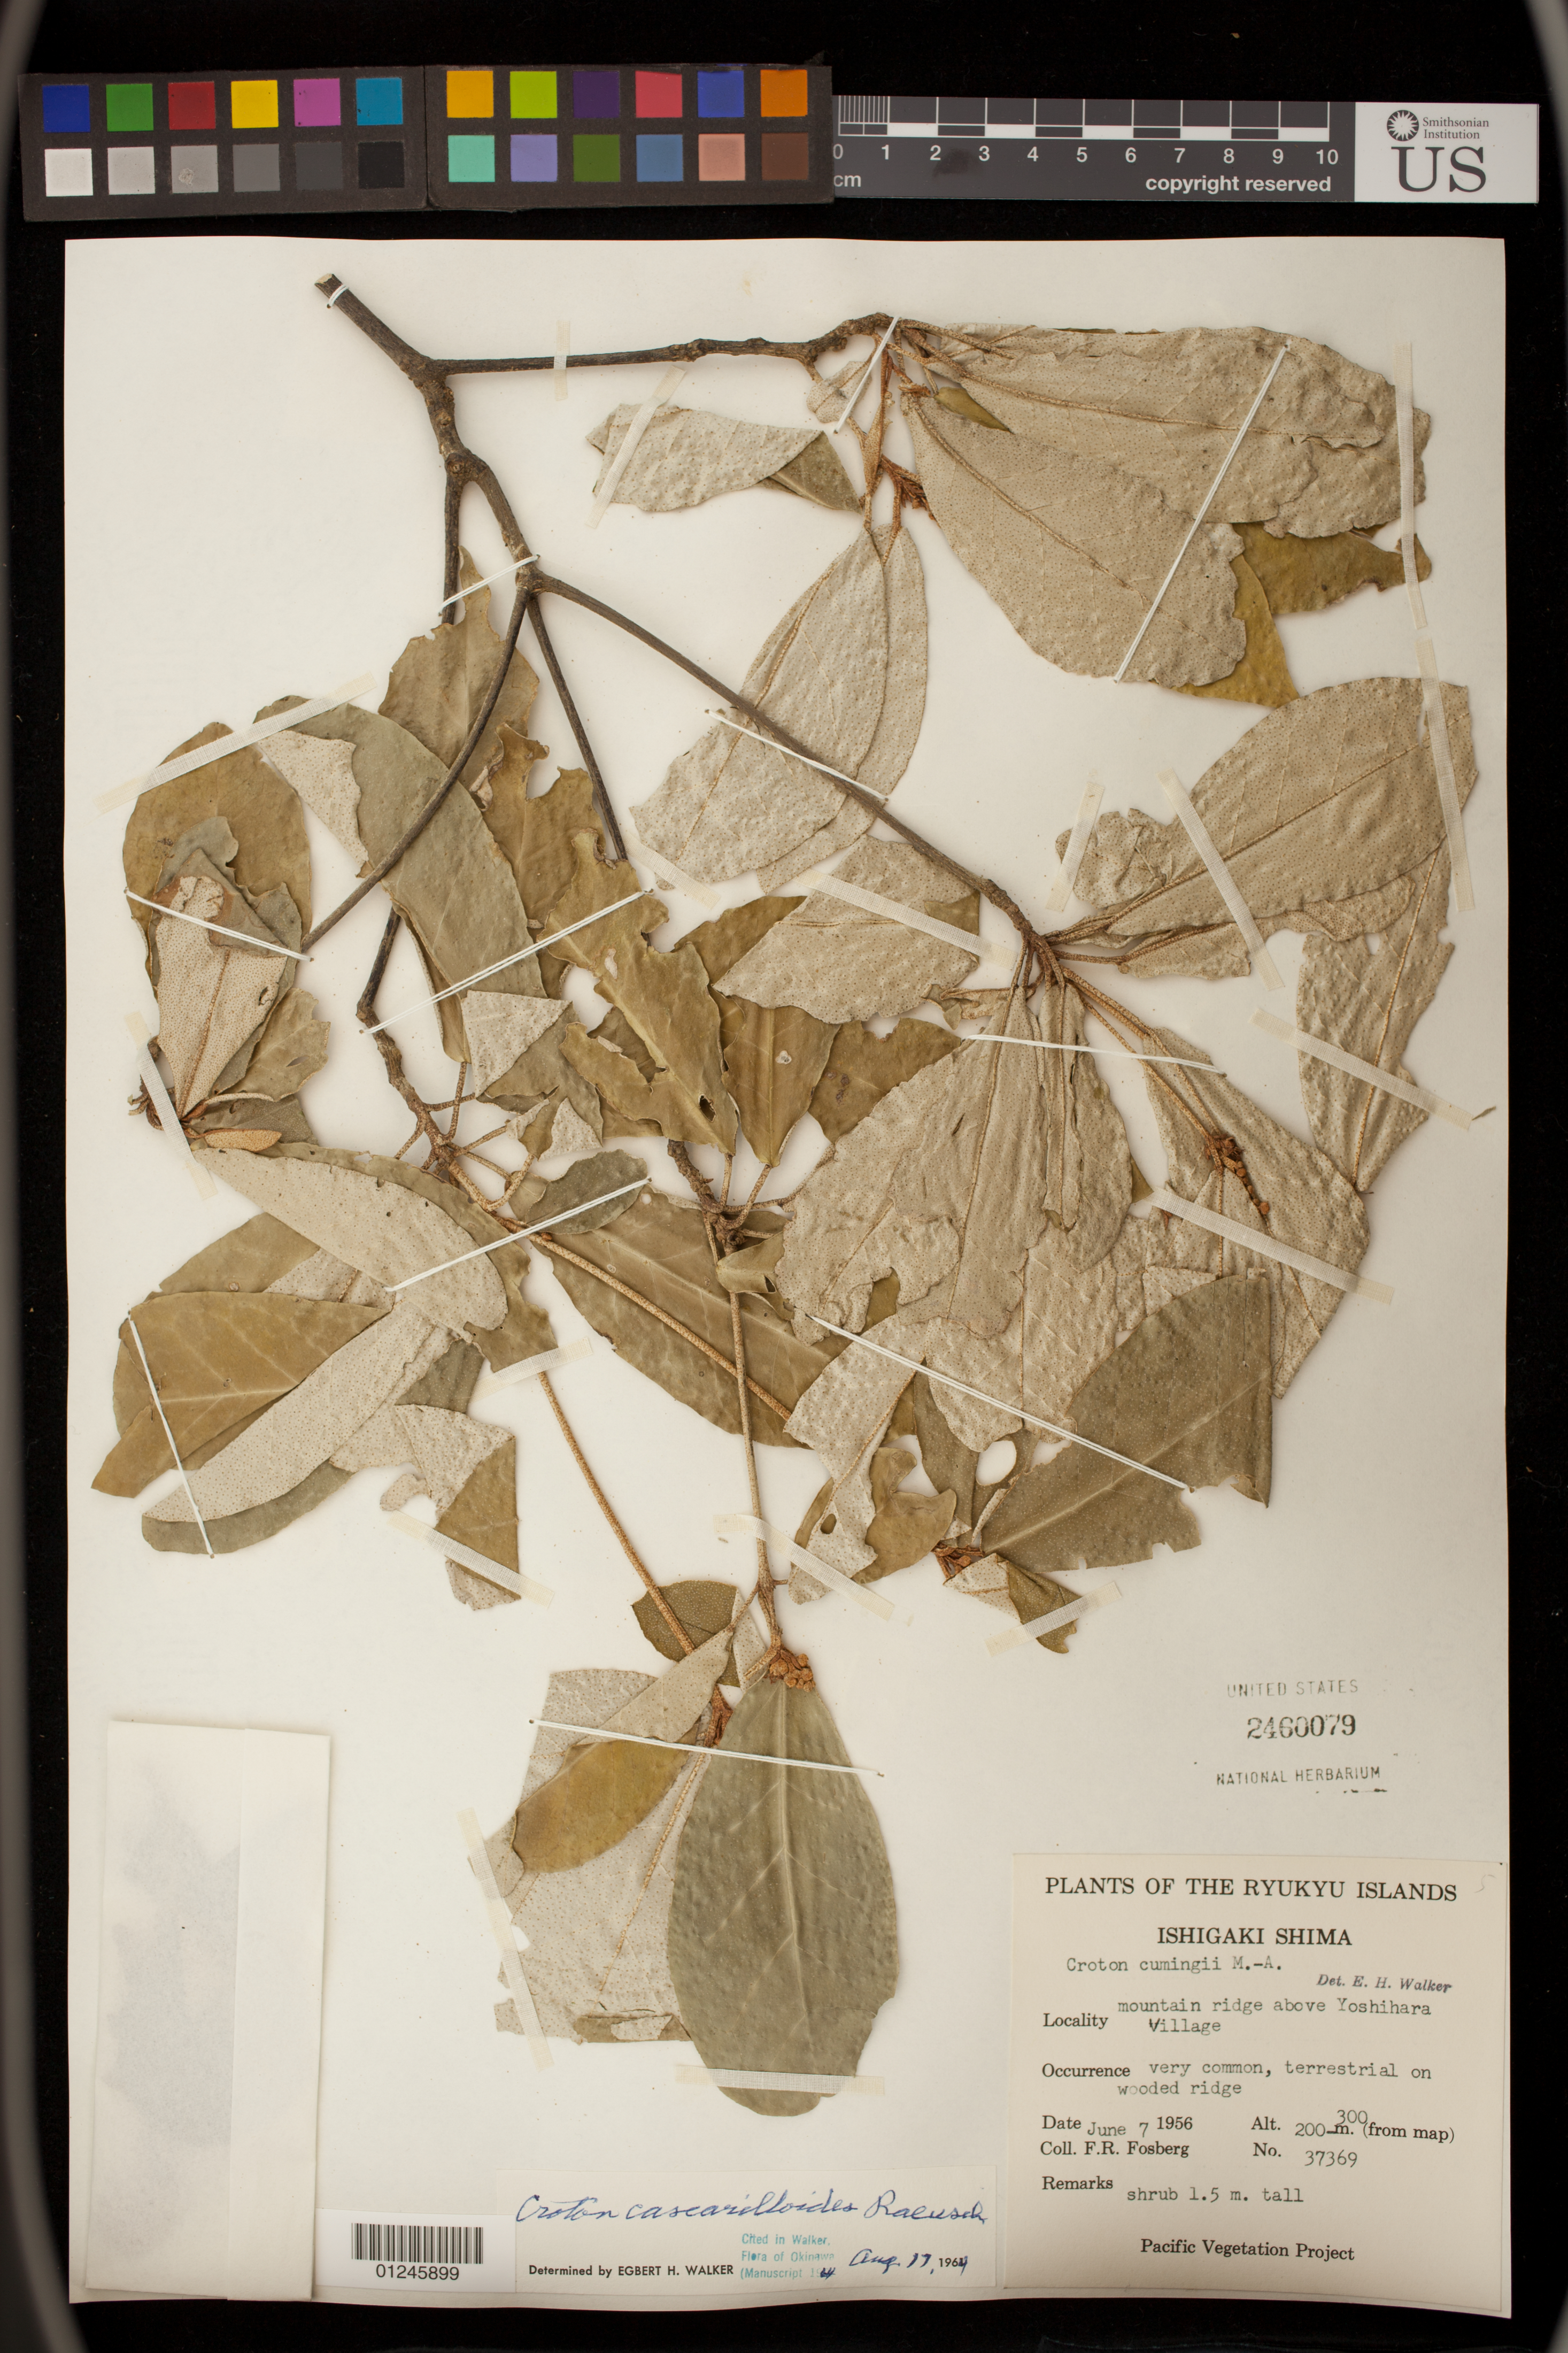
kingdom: Plantae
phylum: Tracheophyta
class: Magnoliopsida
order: Malpighiales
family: Euphorbiaceae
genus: Croton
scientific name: Croton cascarilloides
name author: Raeusch.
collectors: F. R. Fosberg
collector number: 37369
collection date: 1956-06-07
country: Japan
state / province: Okinawa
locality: Ryukyu Islands.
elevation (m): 200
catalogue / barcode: US 2460079